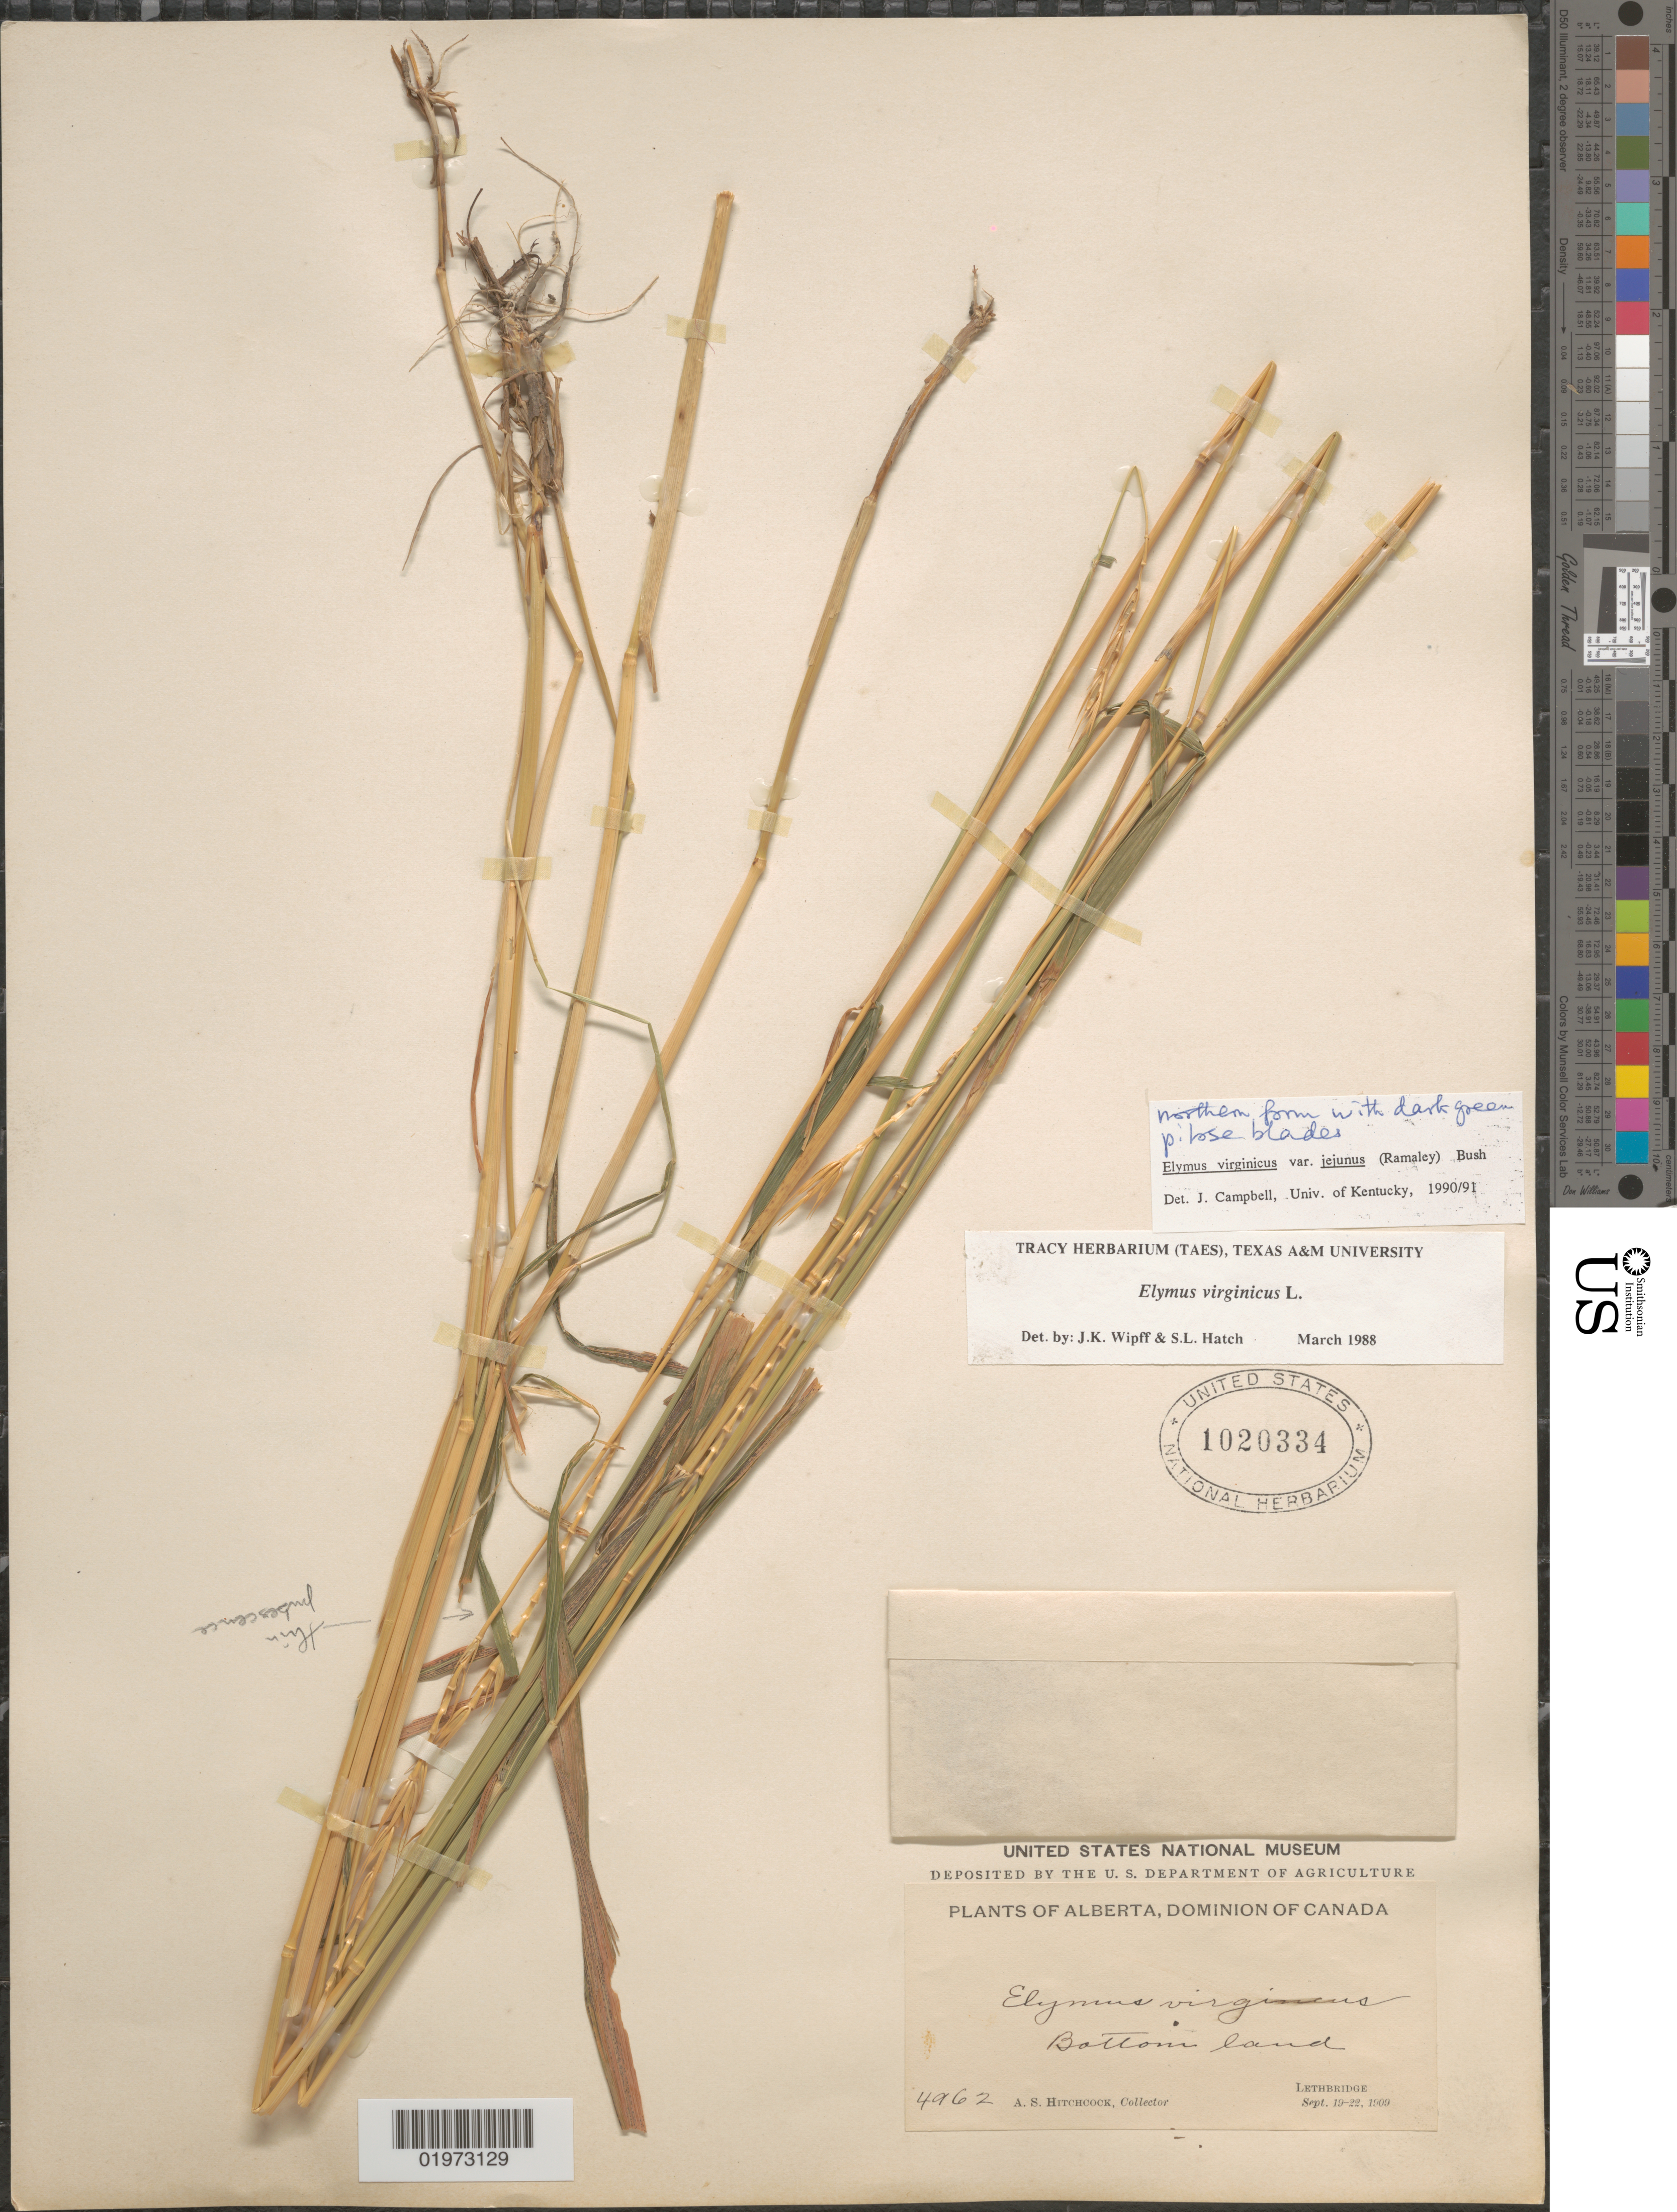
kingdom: Plantae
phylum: Tracheophyta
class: Liliopsida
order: Poales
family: Poaceae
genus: Elymus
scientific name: Elymus virginicus var. virginicus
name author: L.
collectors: A. S. Hitchcock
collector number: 4962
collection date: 1909-09-19/1909-09-22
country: Canada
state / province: Alberta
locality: Dominion of Canada. Bottom land. Lethbridge.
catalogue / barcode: US 1020334